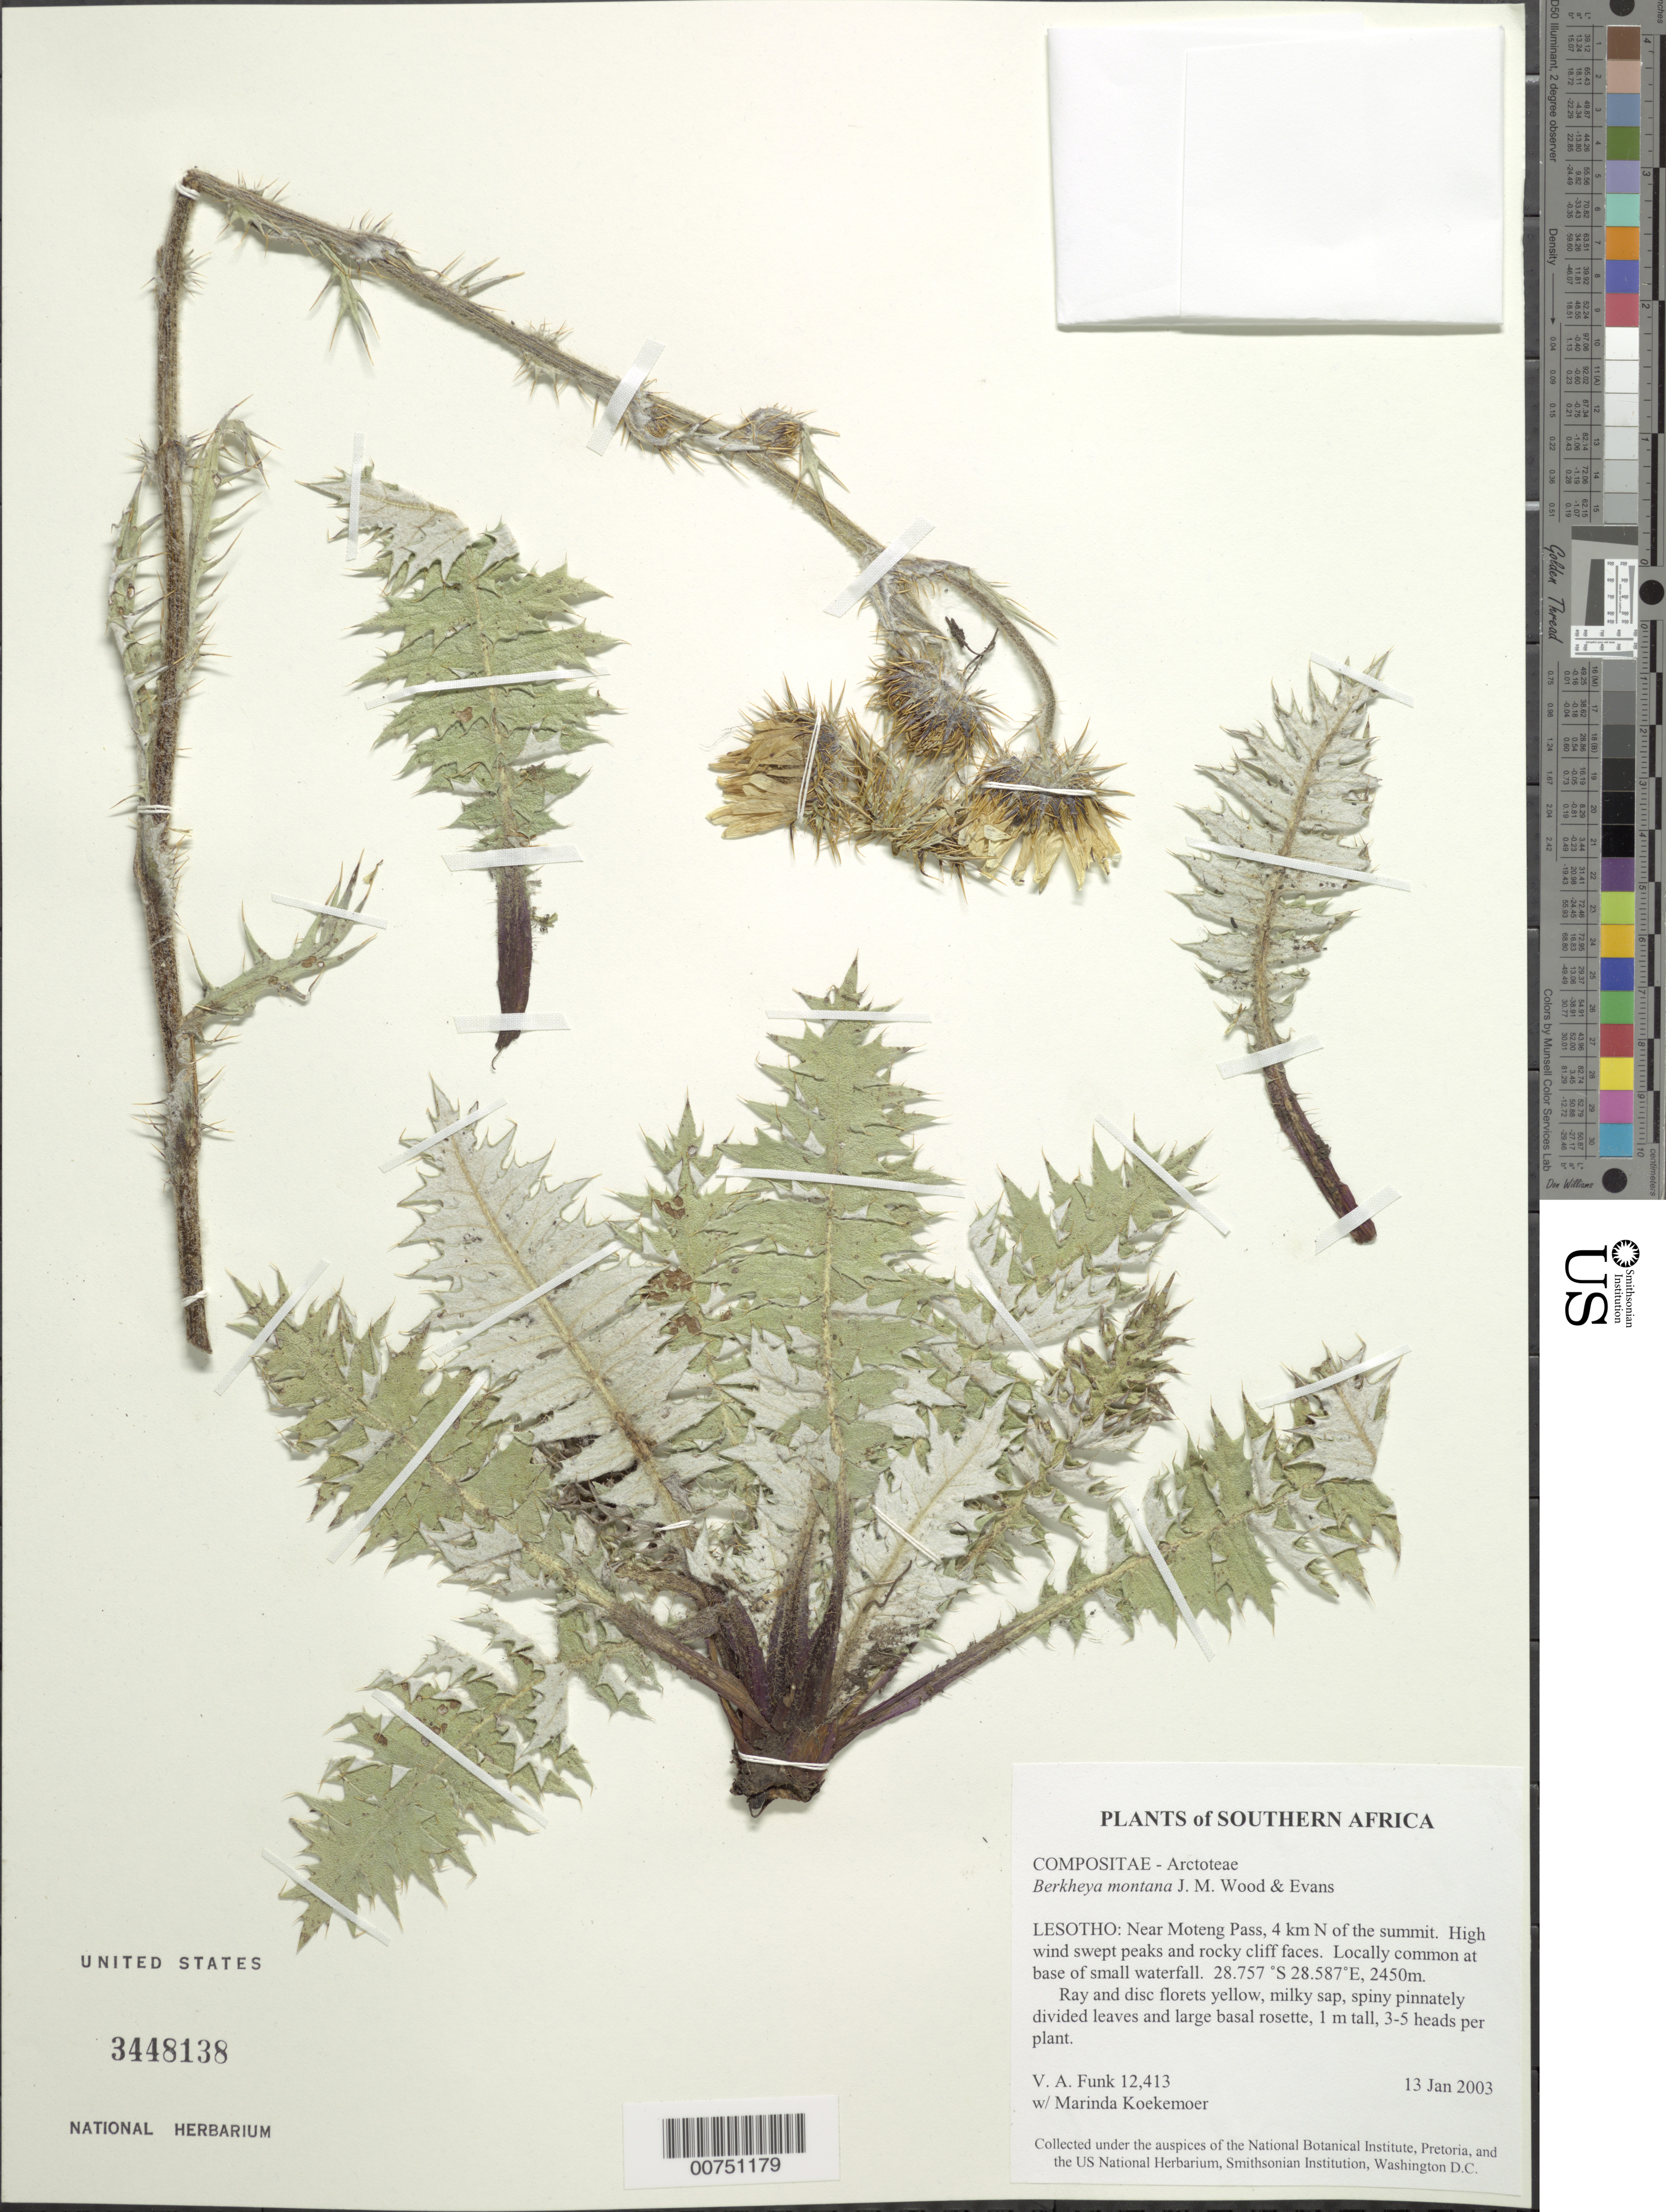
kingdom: Plantae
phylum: Tracheophyta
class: Magnoliopsida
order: Asterales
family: Asteraceae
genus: Berkheya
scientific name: Berkheya montana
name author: J.M. Wood & M.S. Evans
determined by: Funk, Vicki A., (BOT), Smithsonian Institution - National Museum of Natural History (UNITED STATES)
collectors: V. Funk & M. Koekemoer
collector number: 12413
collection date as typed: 13 January 2003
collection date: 2003-01-13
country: Lesotho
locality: Moteng Pass, near; 4 km E of summit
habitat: High wind swept peaks and rocky cliff faces, at base of small waterfall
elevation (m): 2450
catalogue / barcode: US 3448138